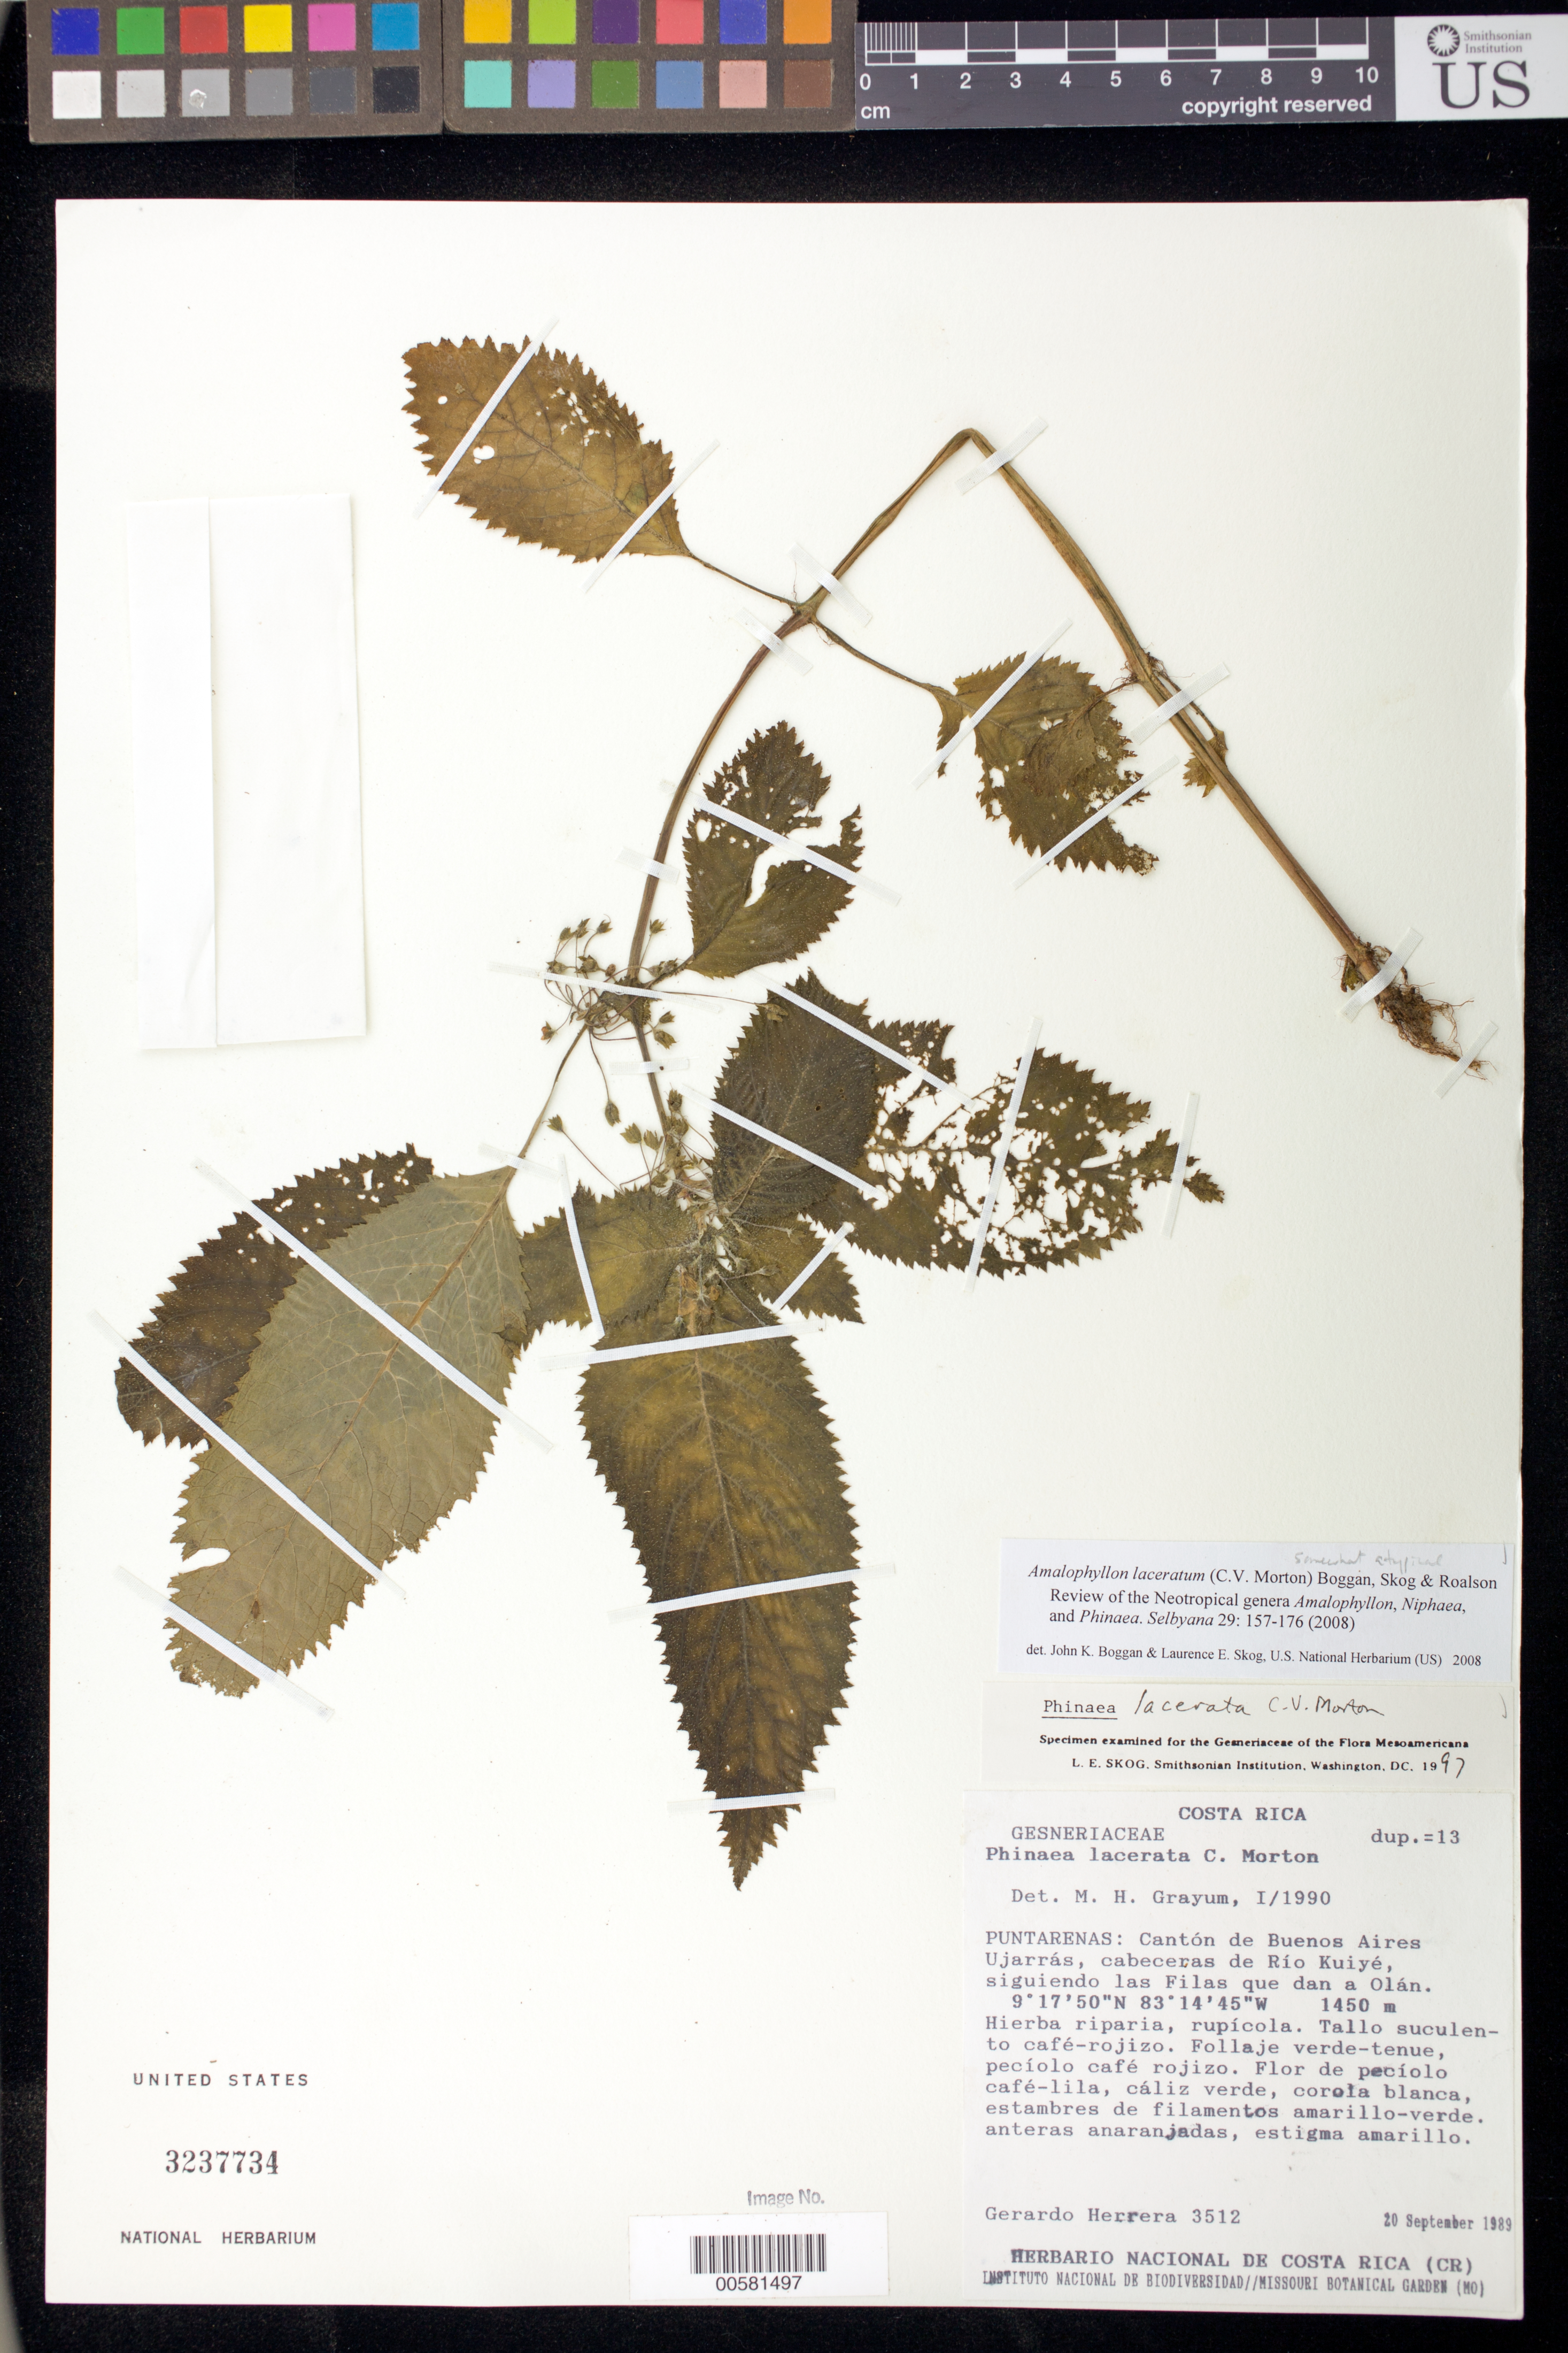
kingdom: Plantae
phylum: Tracheophyta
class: Magnoliopsida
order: Lamiales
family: Gesneriaceae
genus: Amalophyllon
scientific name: Amalophyllon laceratum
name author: (C.V. Morton) Boggan et al.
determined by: Boggan, J. K.; Skog, L. E.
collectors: G. Herrera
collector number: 3512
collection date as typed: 20 Sep 1989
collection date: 1989-09-20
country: Costa Rica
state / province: Puntarenas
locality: Cantón de Buenos Aires Ujarrás, cabeceras de Río Kuiyé, siguiendo las Filas que dan a Olán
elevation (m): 1450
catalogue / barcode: US 3237734